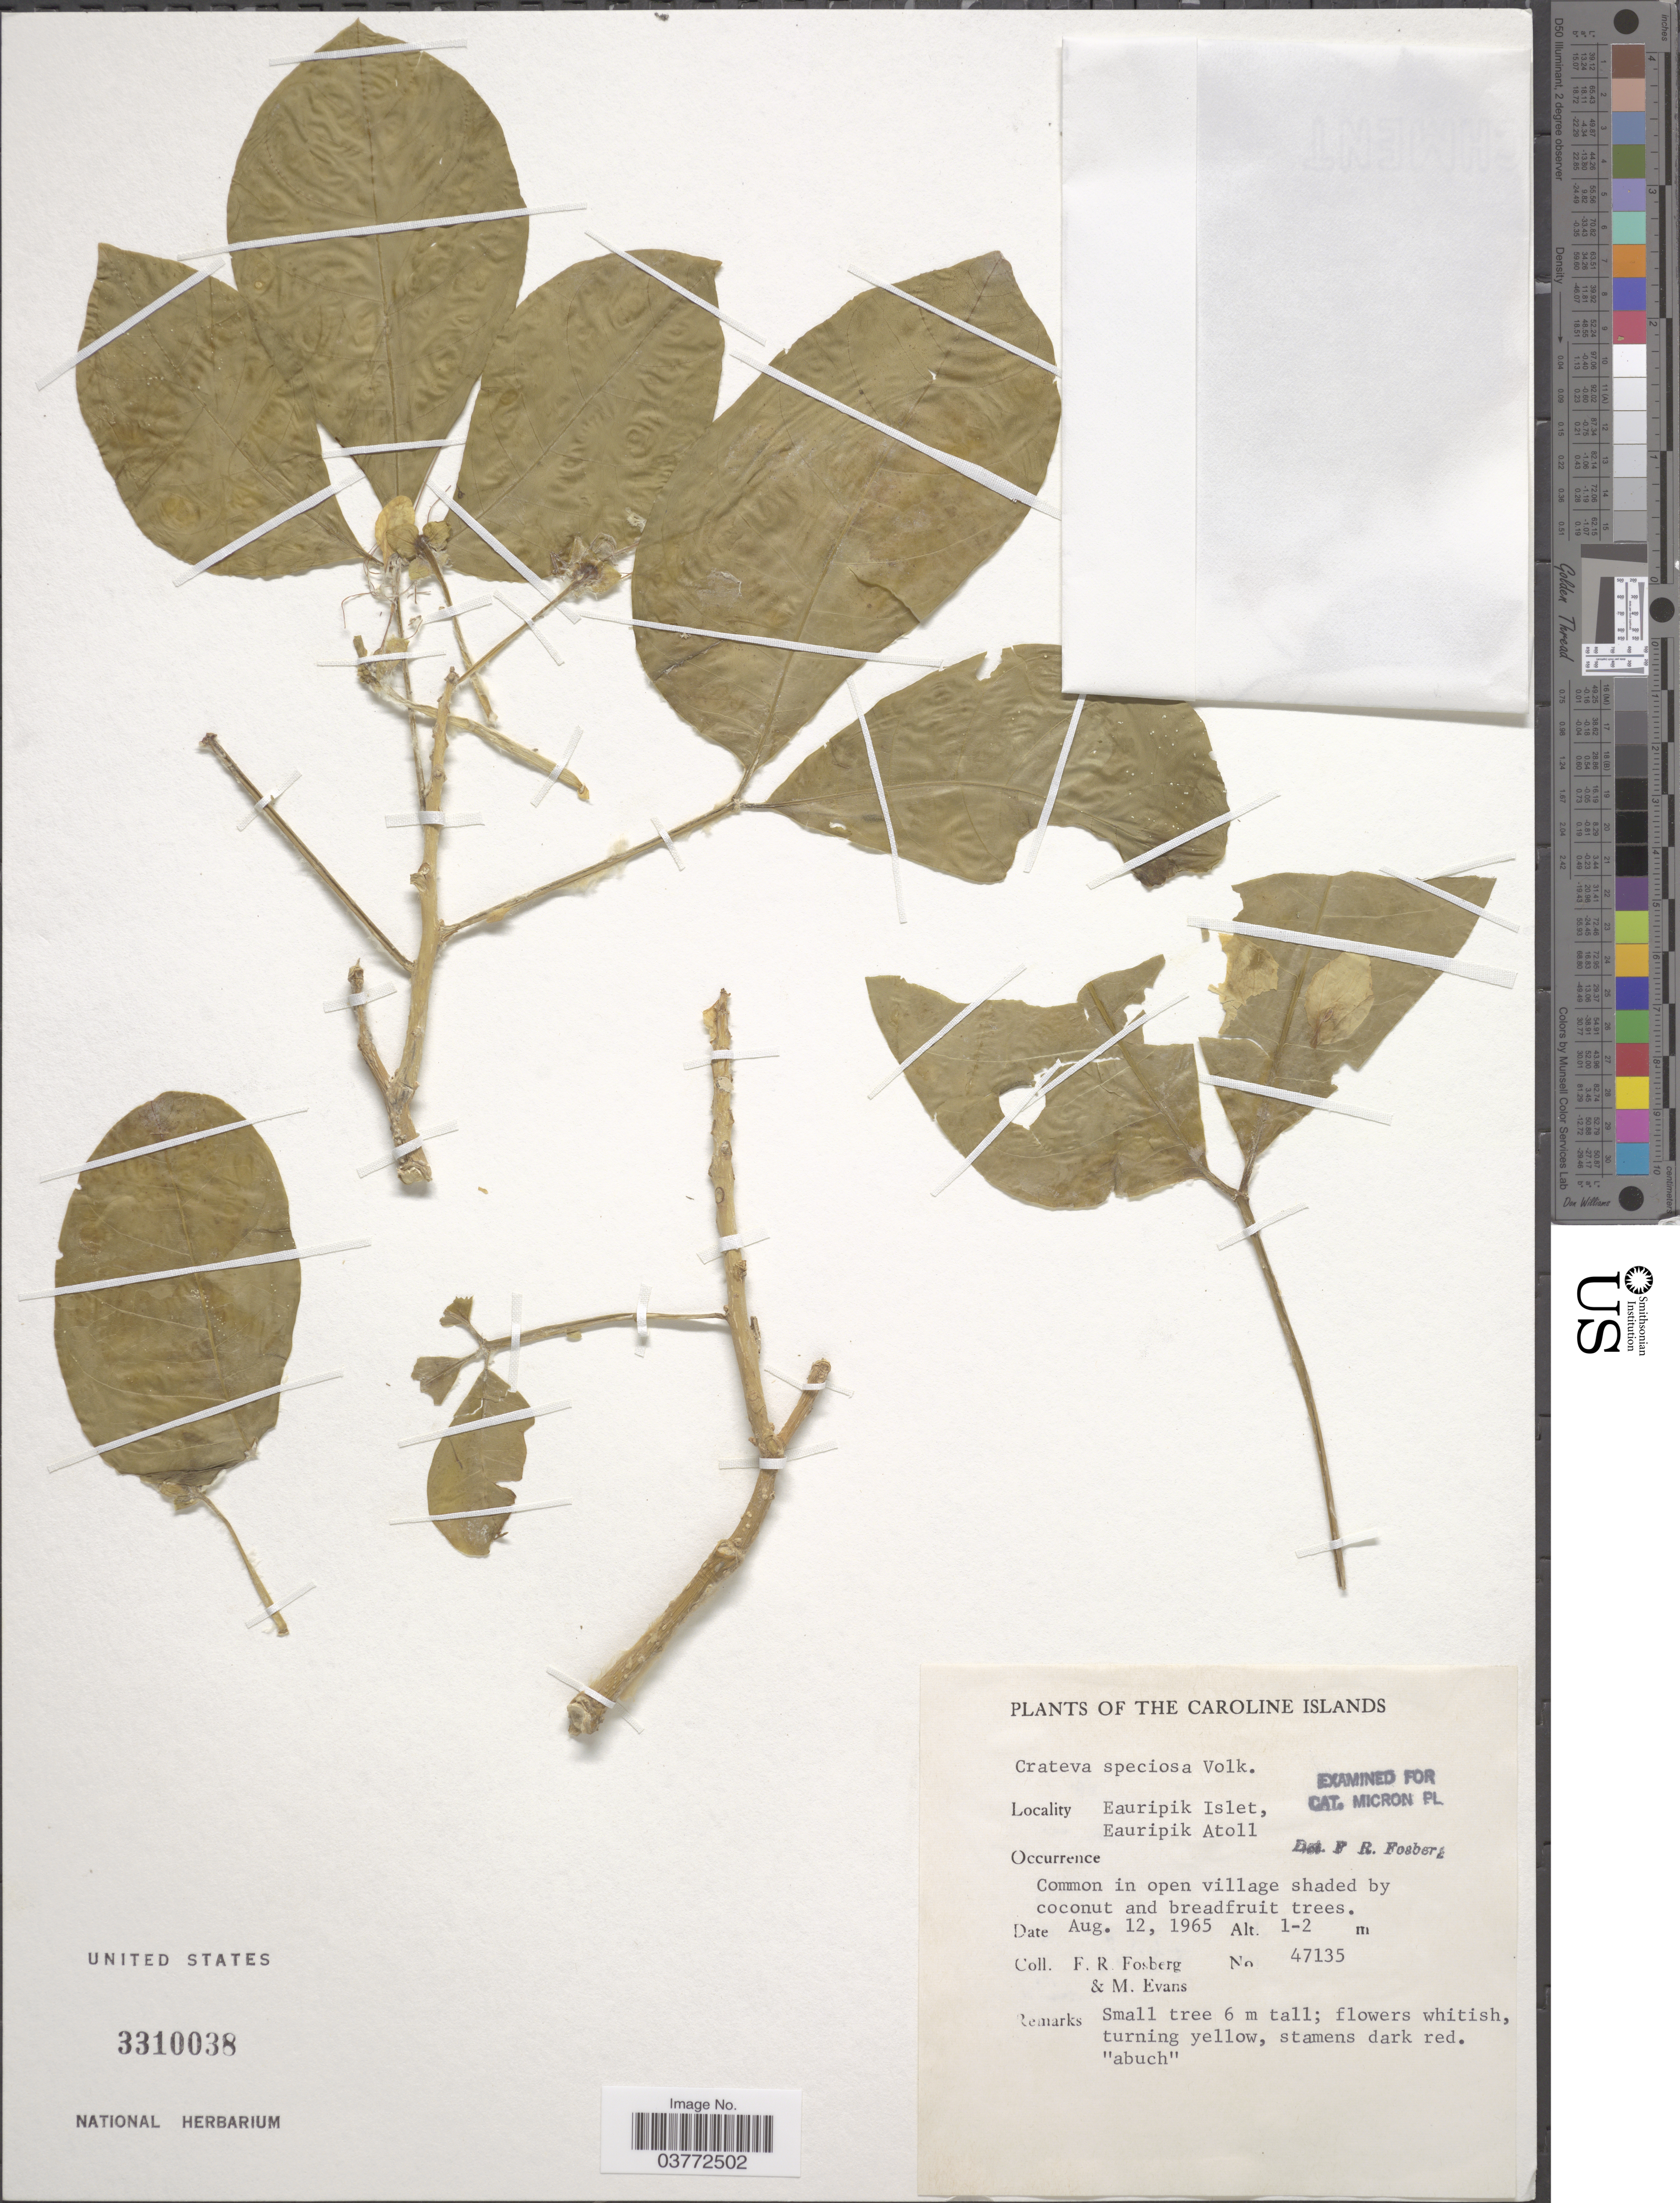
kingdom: Plantae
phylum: Tracheophyta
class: Magnoliopsida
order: Brassicales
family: Capparaceae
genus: Crateva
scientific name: Crateva speciosa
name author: Volkens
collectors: F. R. Fosberg & M. Evans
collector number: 47135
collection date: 1965-08-12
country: Micronesia, Federated States of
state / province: Yap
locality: The Caroline Islands. Eauripik Islet, Eauripik Atoll.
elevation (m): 1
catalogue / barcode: US 3310038